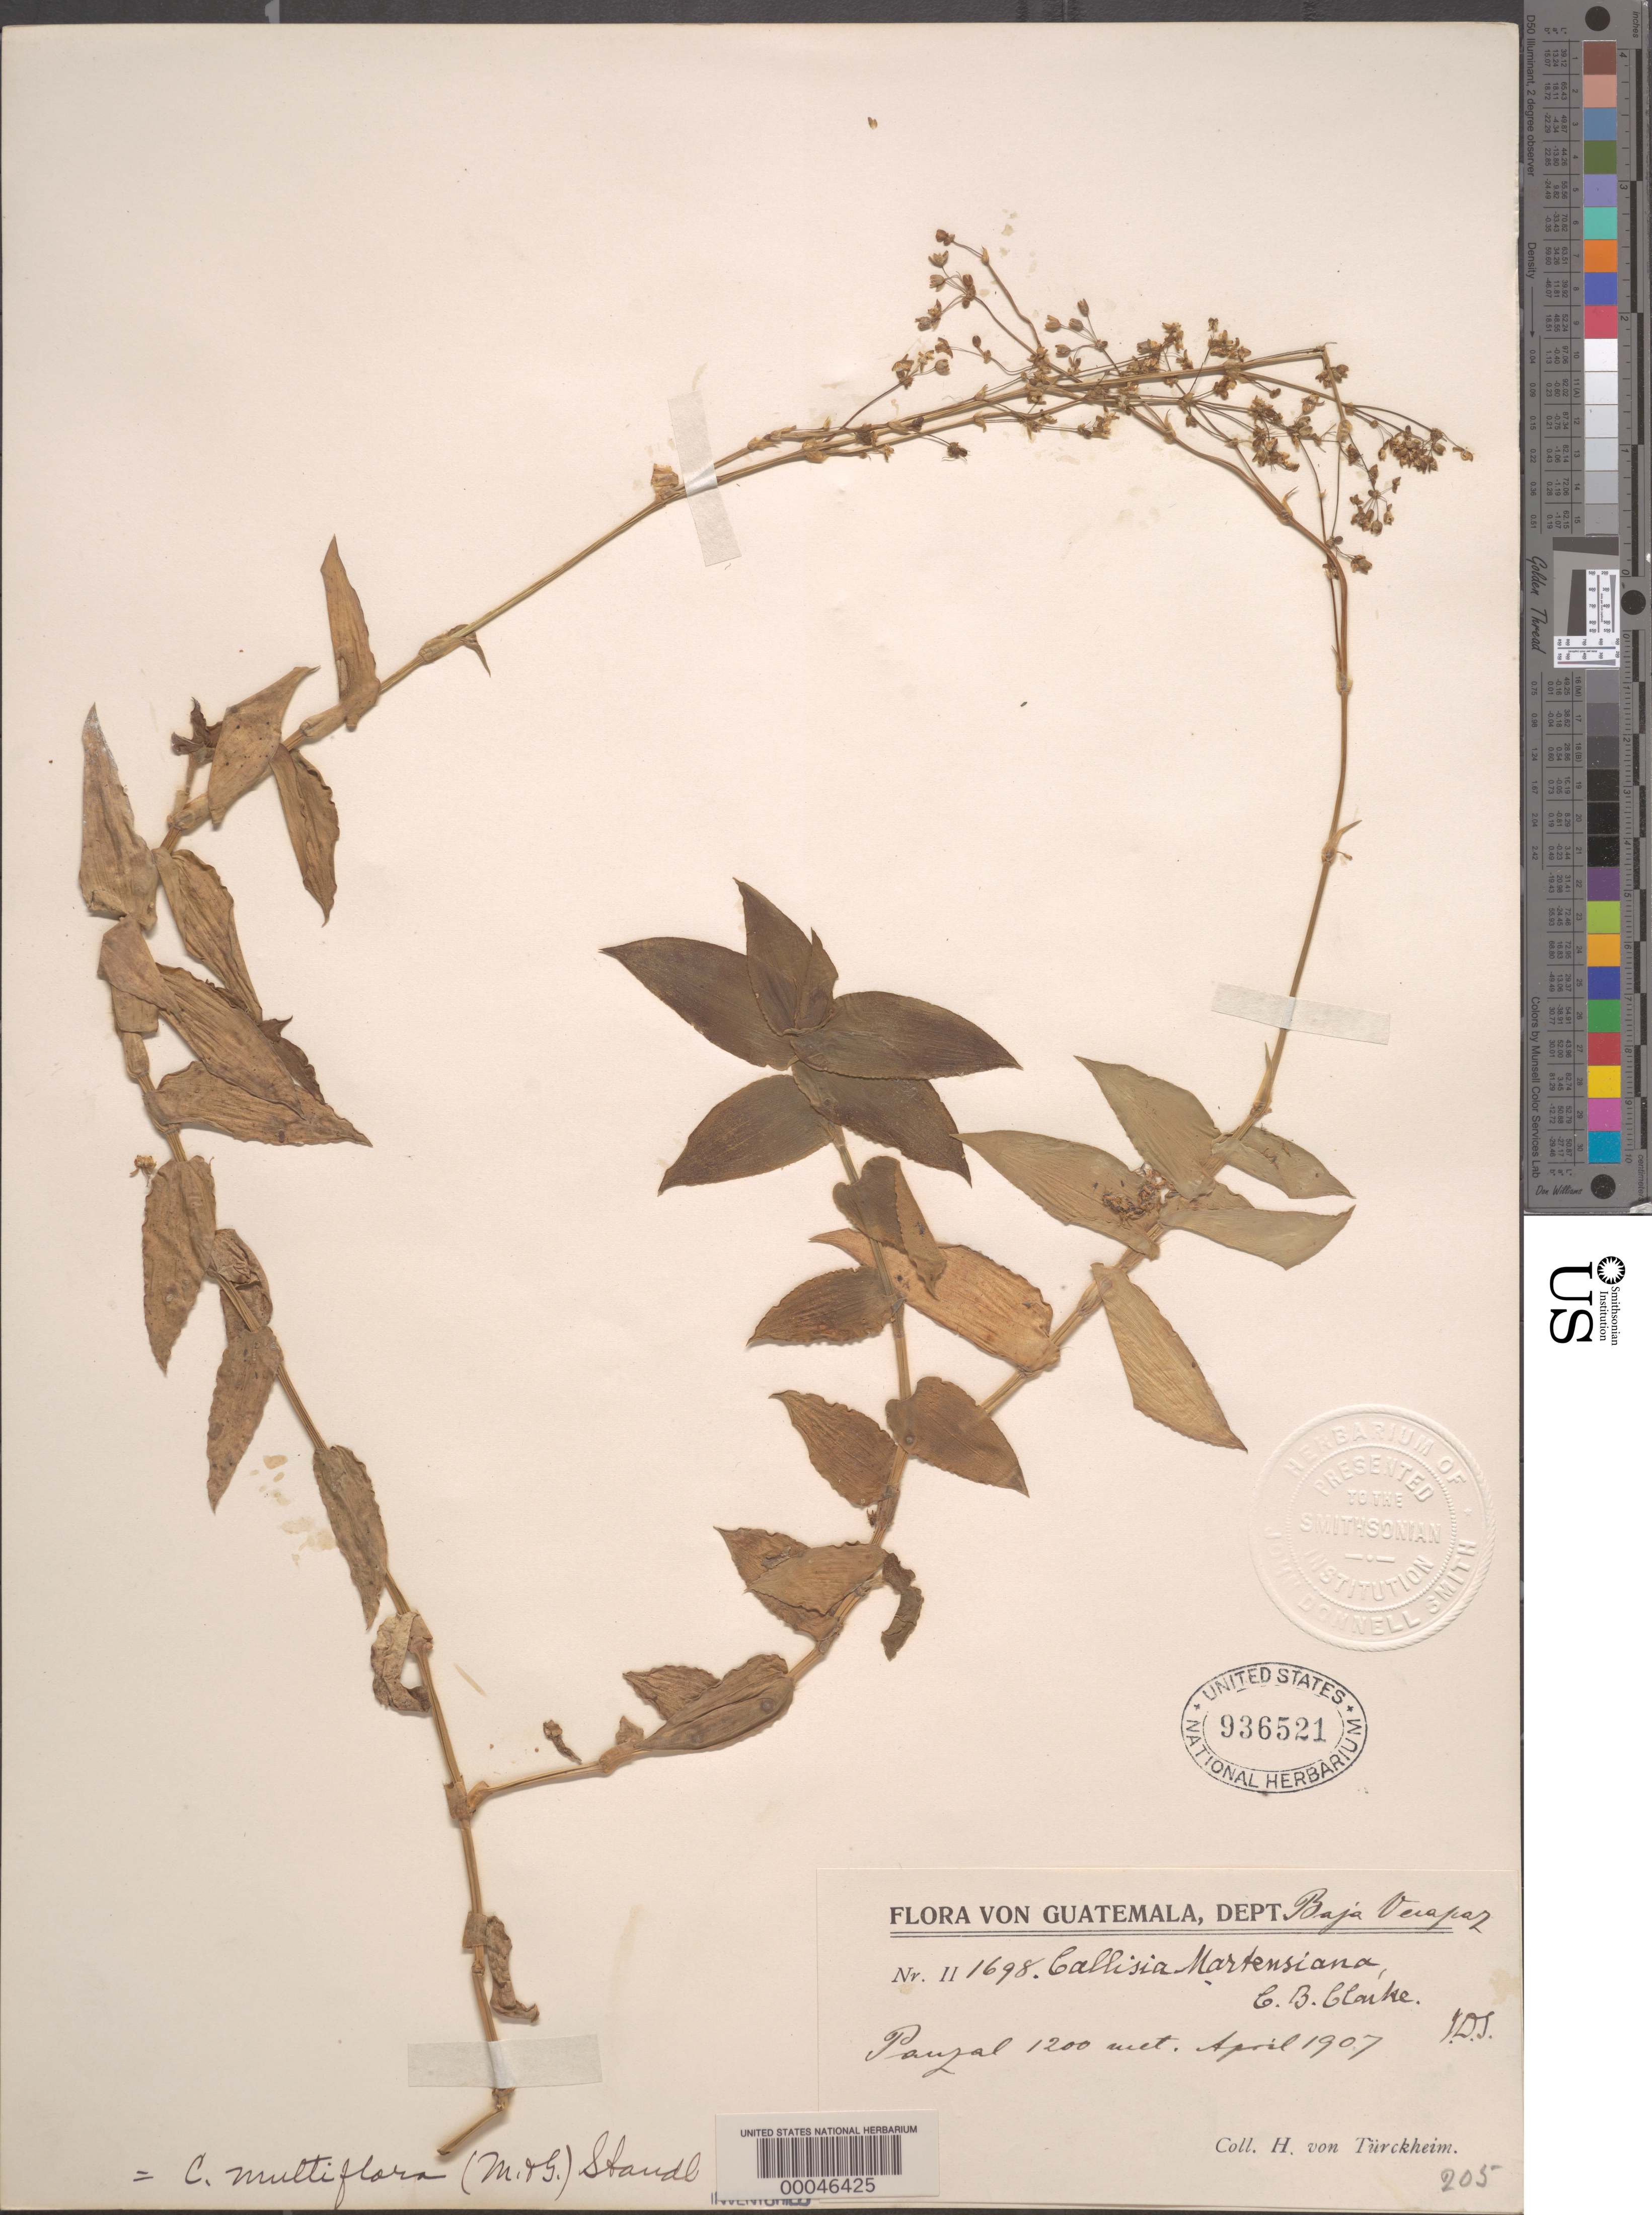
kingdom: Plantae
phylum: Tracheophyta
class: Liliopsida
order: Commelinales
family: Commelinaceae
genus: Callisia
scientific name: Callisia multiflora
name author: (M. Martens & Galeotti) Standl.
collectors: H. von Türckheim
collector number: Ii1698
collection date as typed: Apr 1907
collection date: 1907-04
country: Guatemala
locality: Pauzal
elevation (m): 1200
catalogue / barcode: US 936521